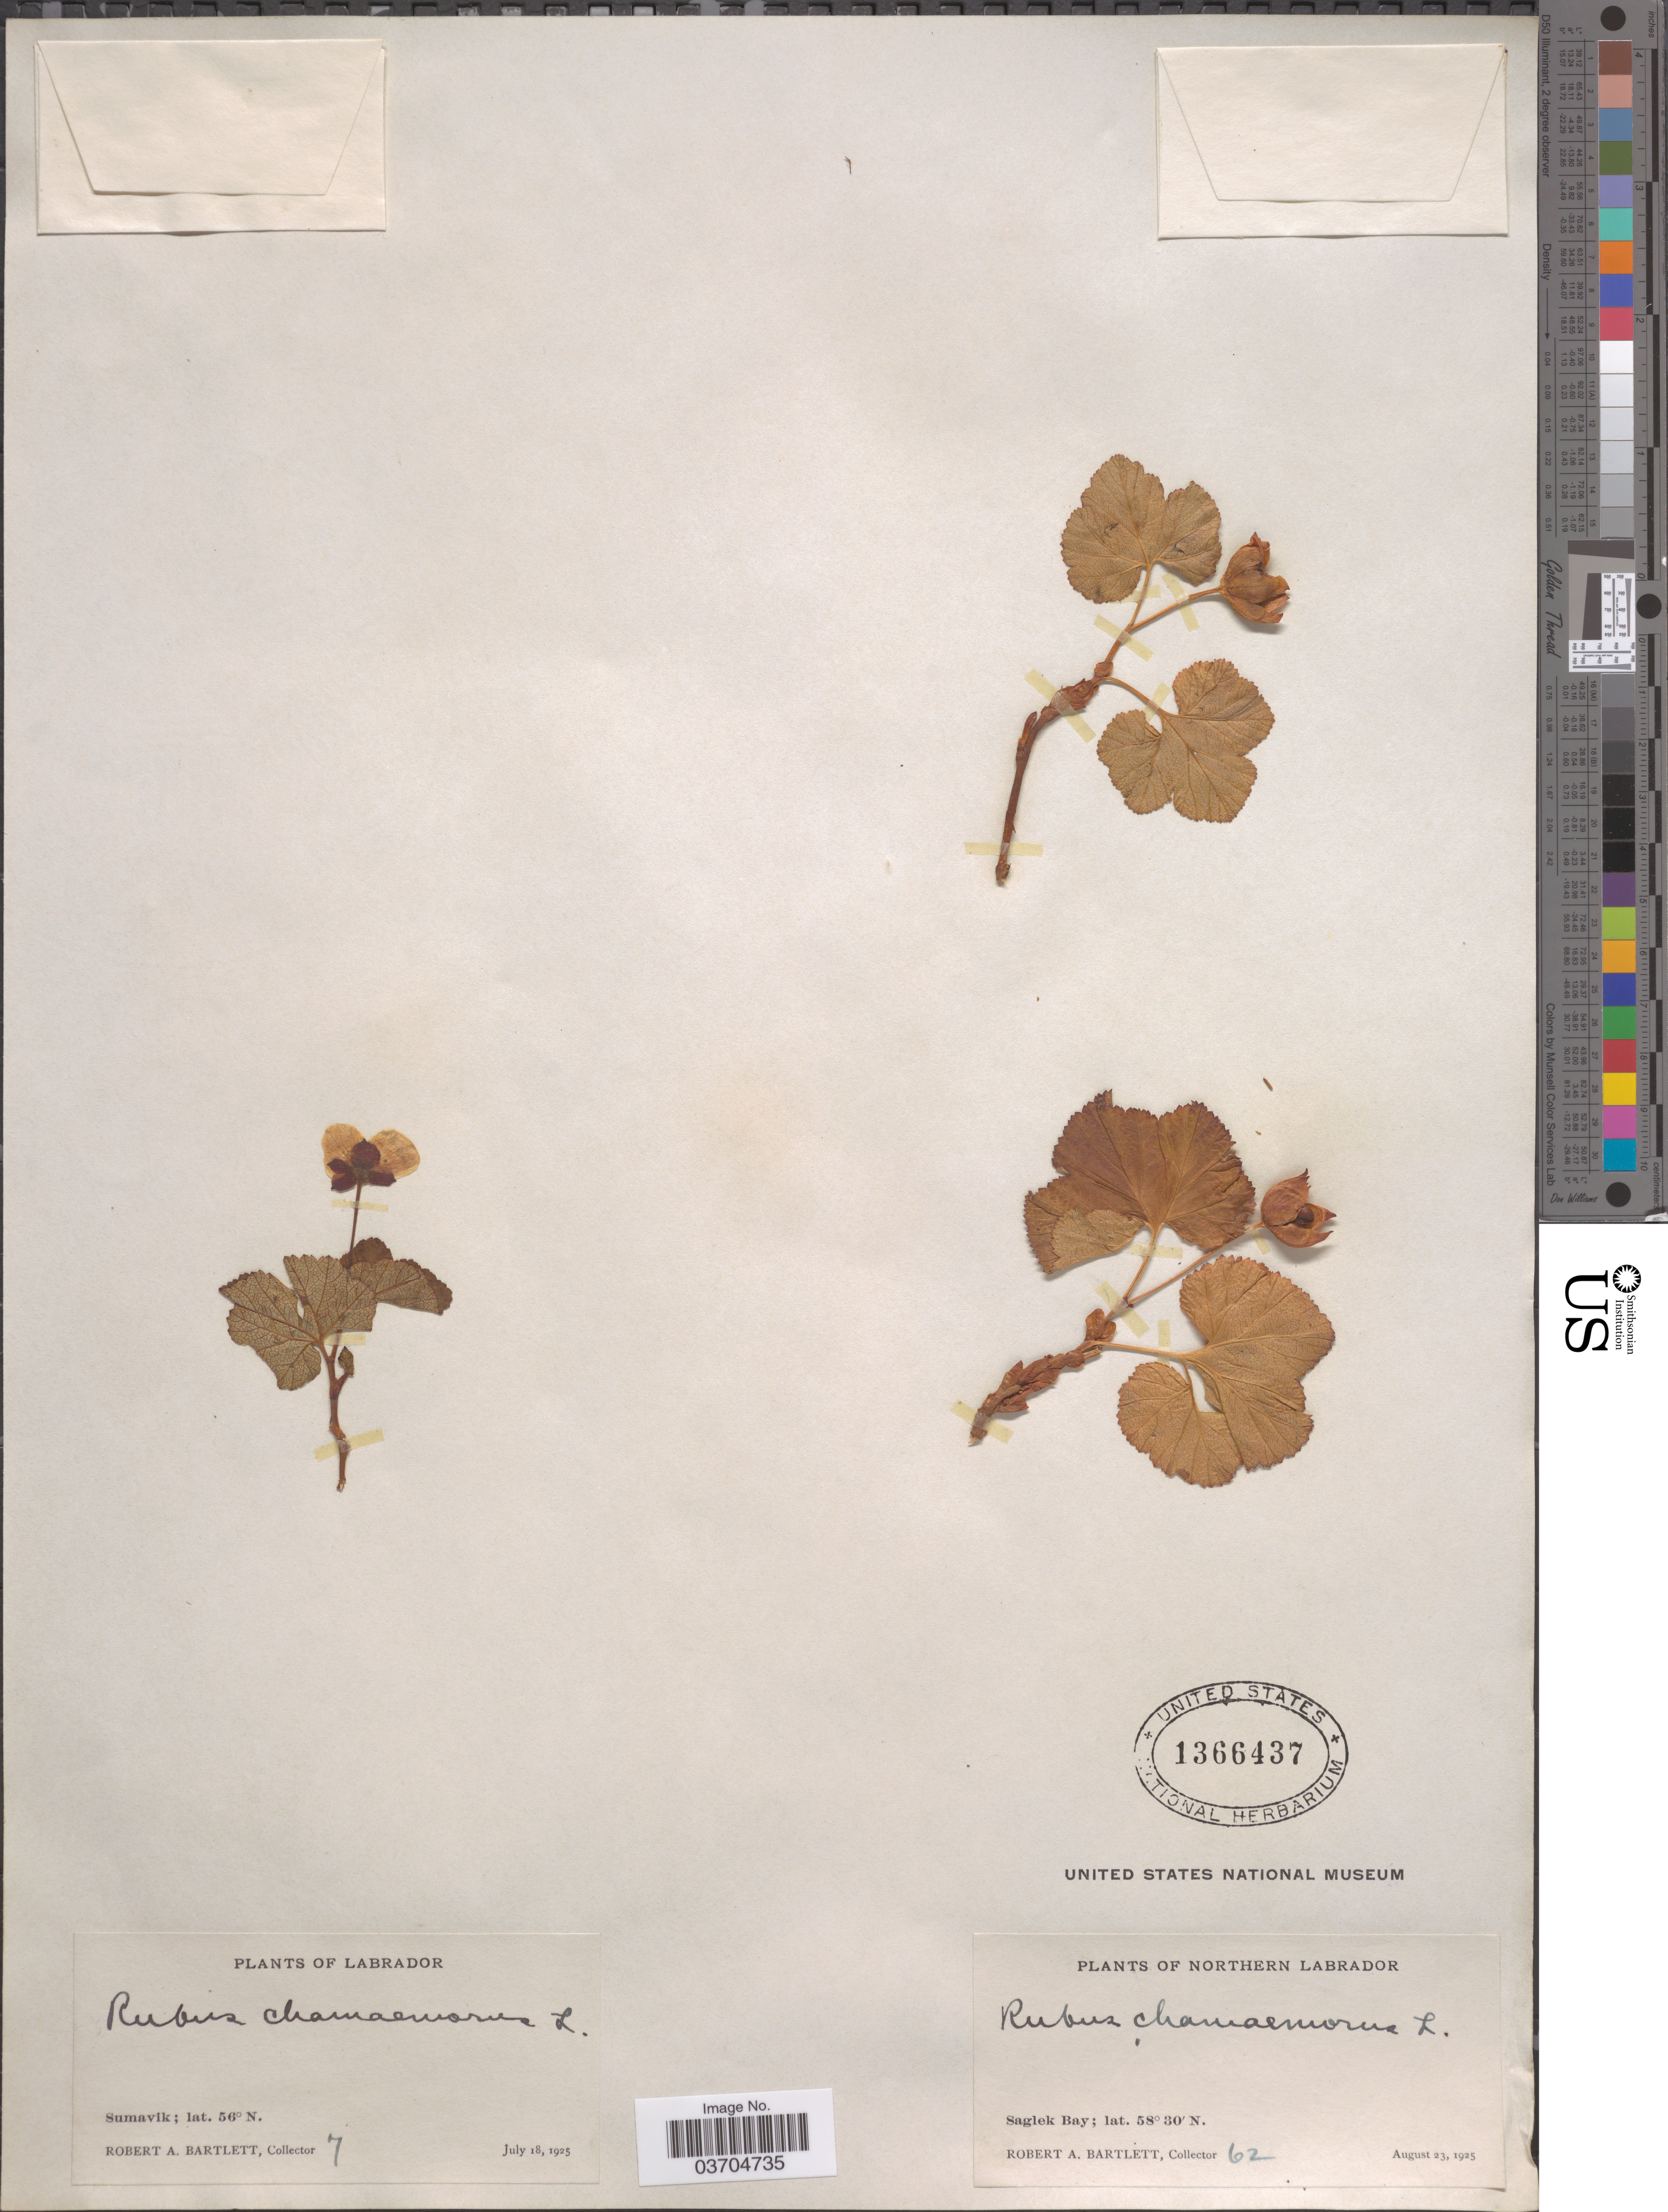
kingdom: Plantae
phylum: Tracheophyta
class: Magnoliopsida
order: Rosales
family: Rosaceae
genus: Rubus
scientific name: Rubus chamaemorus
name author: L.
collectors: R. A. Bartlett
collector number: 7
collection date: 1925-07-18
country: Canada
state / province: Newfoundland and Labrador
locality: Labrador. Sumavik.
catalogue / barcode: US 1366437